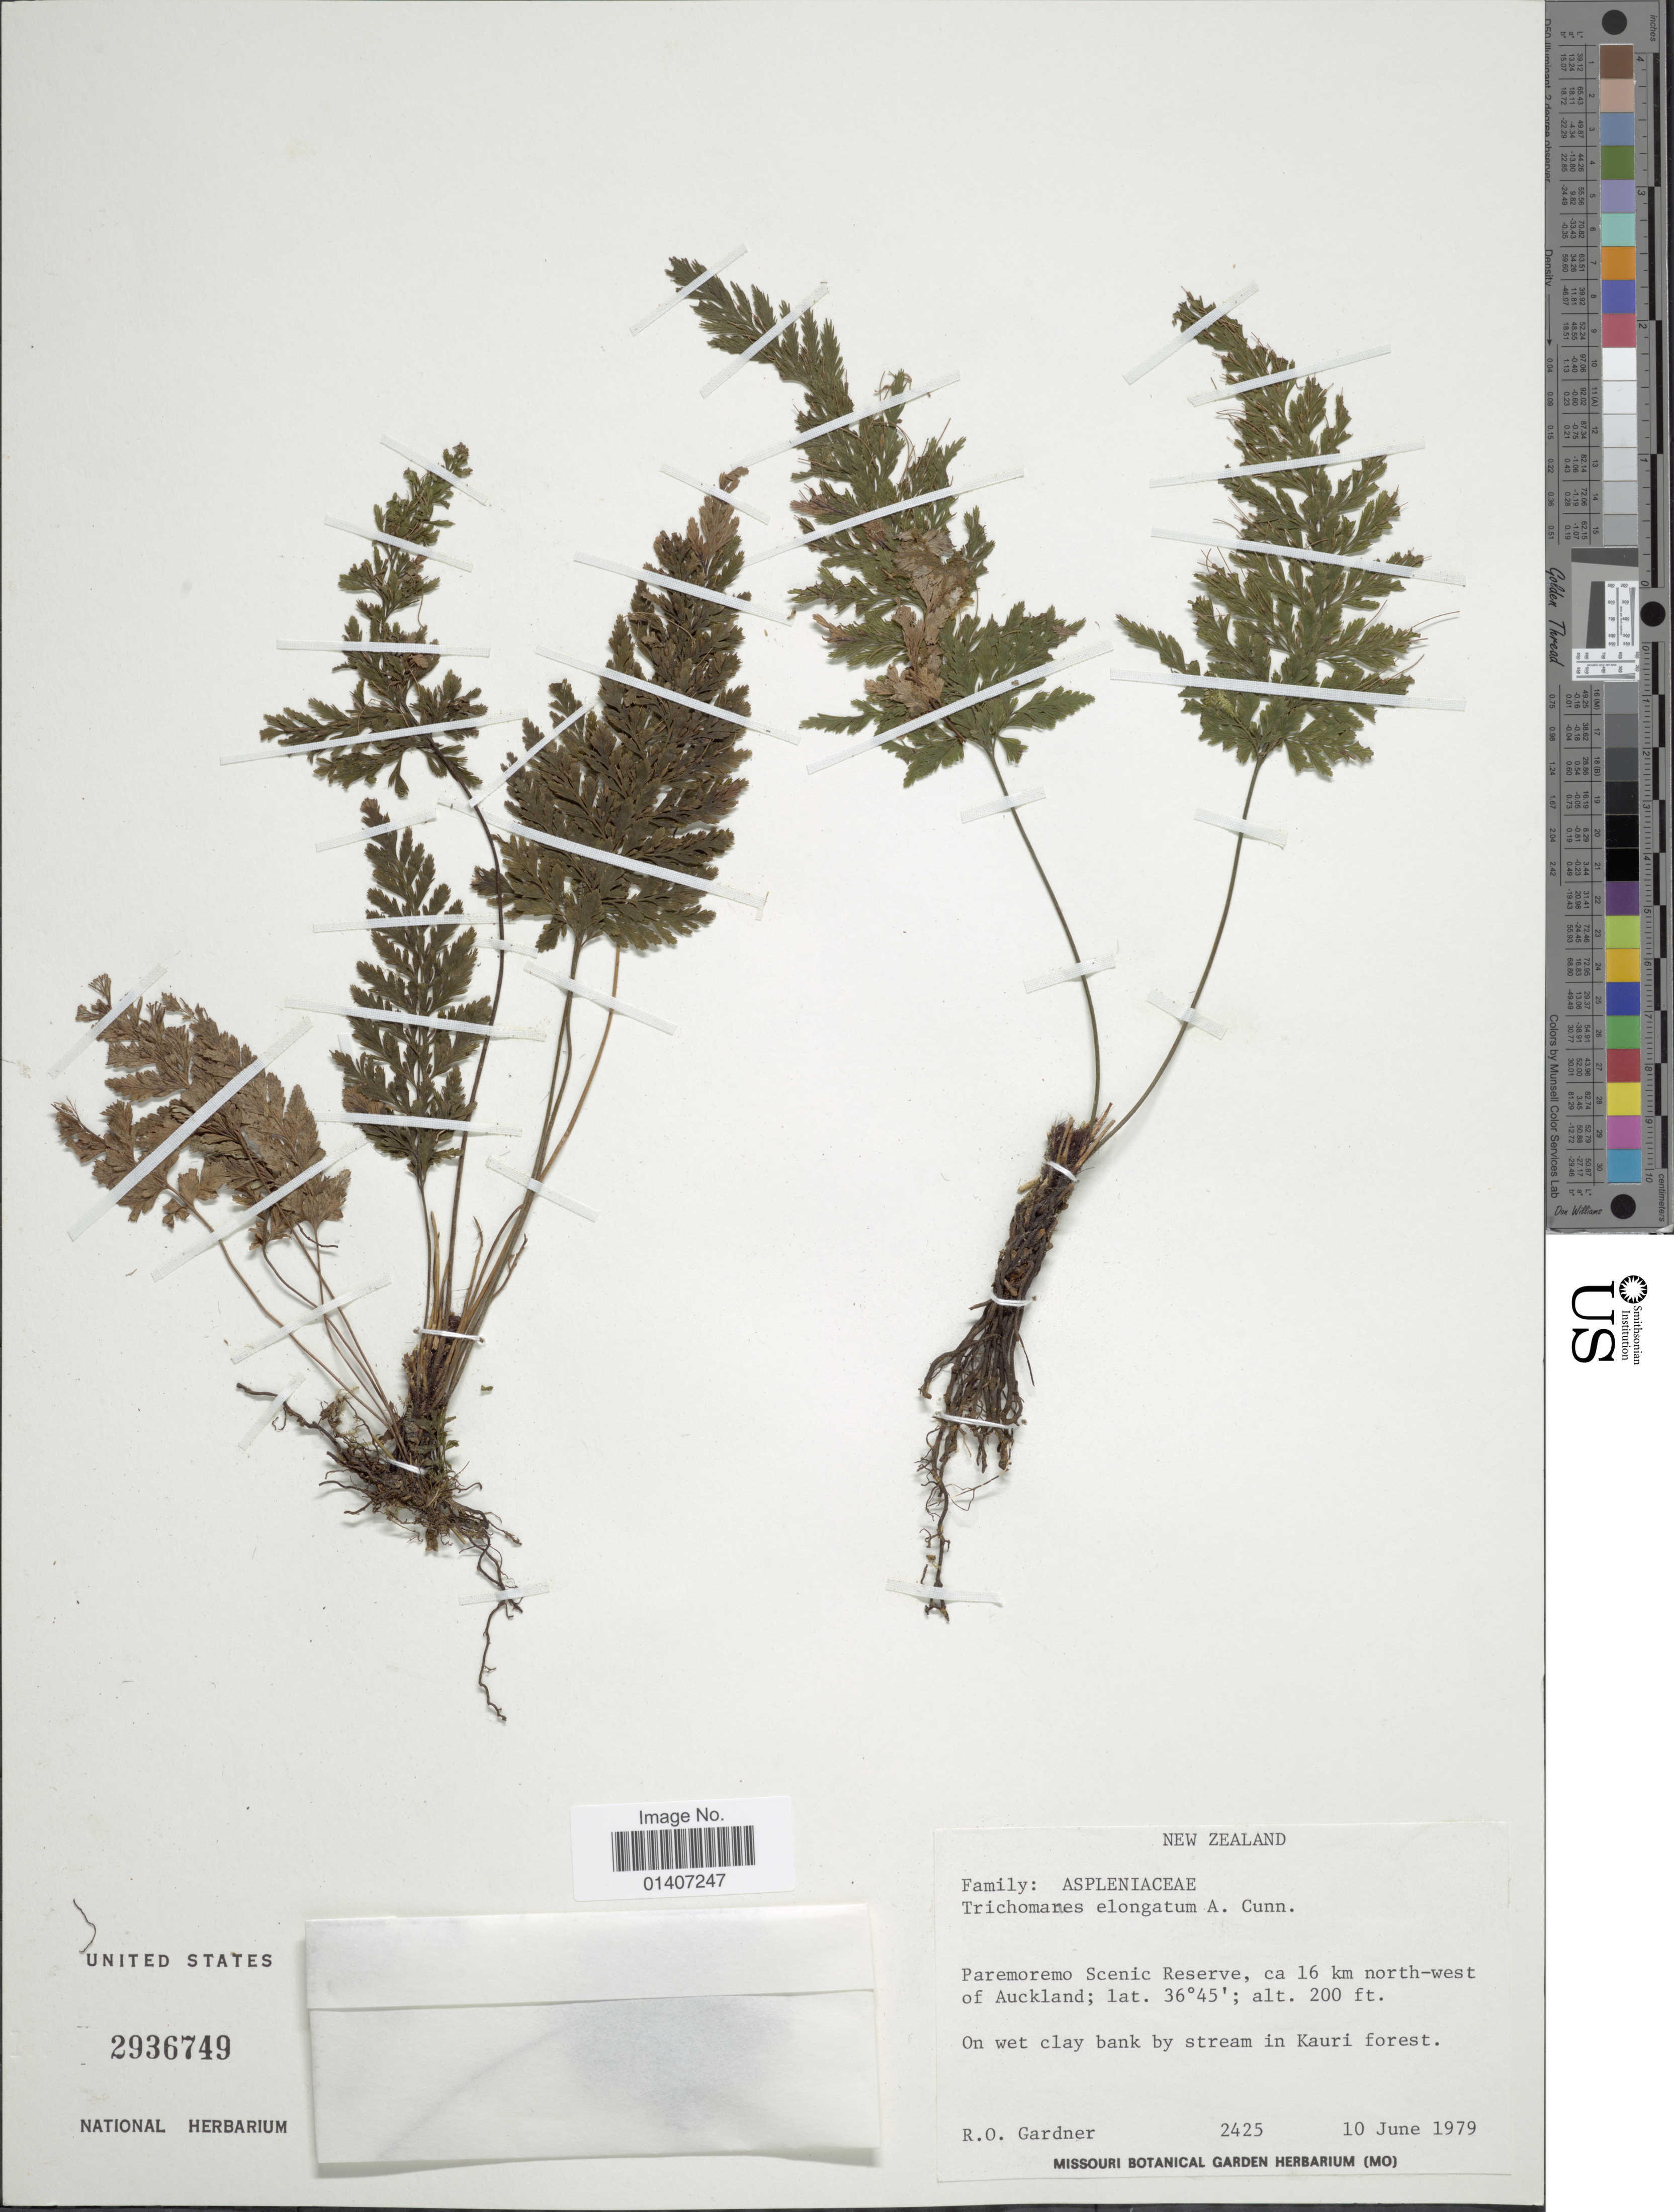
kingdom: Plantae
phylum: Tracheophyta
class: Polypodiopsida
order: Hymenophyllales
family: Hymenophyllaceae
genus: Abrodictyum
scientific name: Abrodictyum elongatum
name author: (A. Cunn.) Ebihara & K. Iwats.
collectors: R. O. Gardner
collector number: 2425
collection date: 1979-06-10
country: New Zealand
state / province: Auckland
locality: Paremoremo Scneic Reserve, ca 16km northwest of Auckland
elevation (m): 61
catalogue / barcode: US 2936749